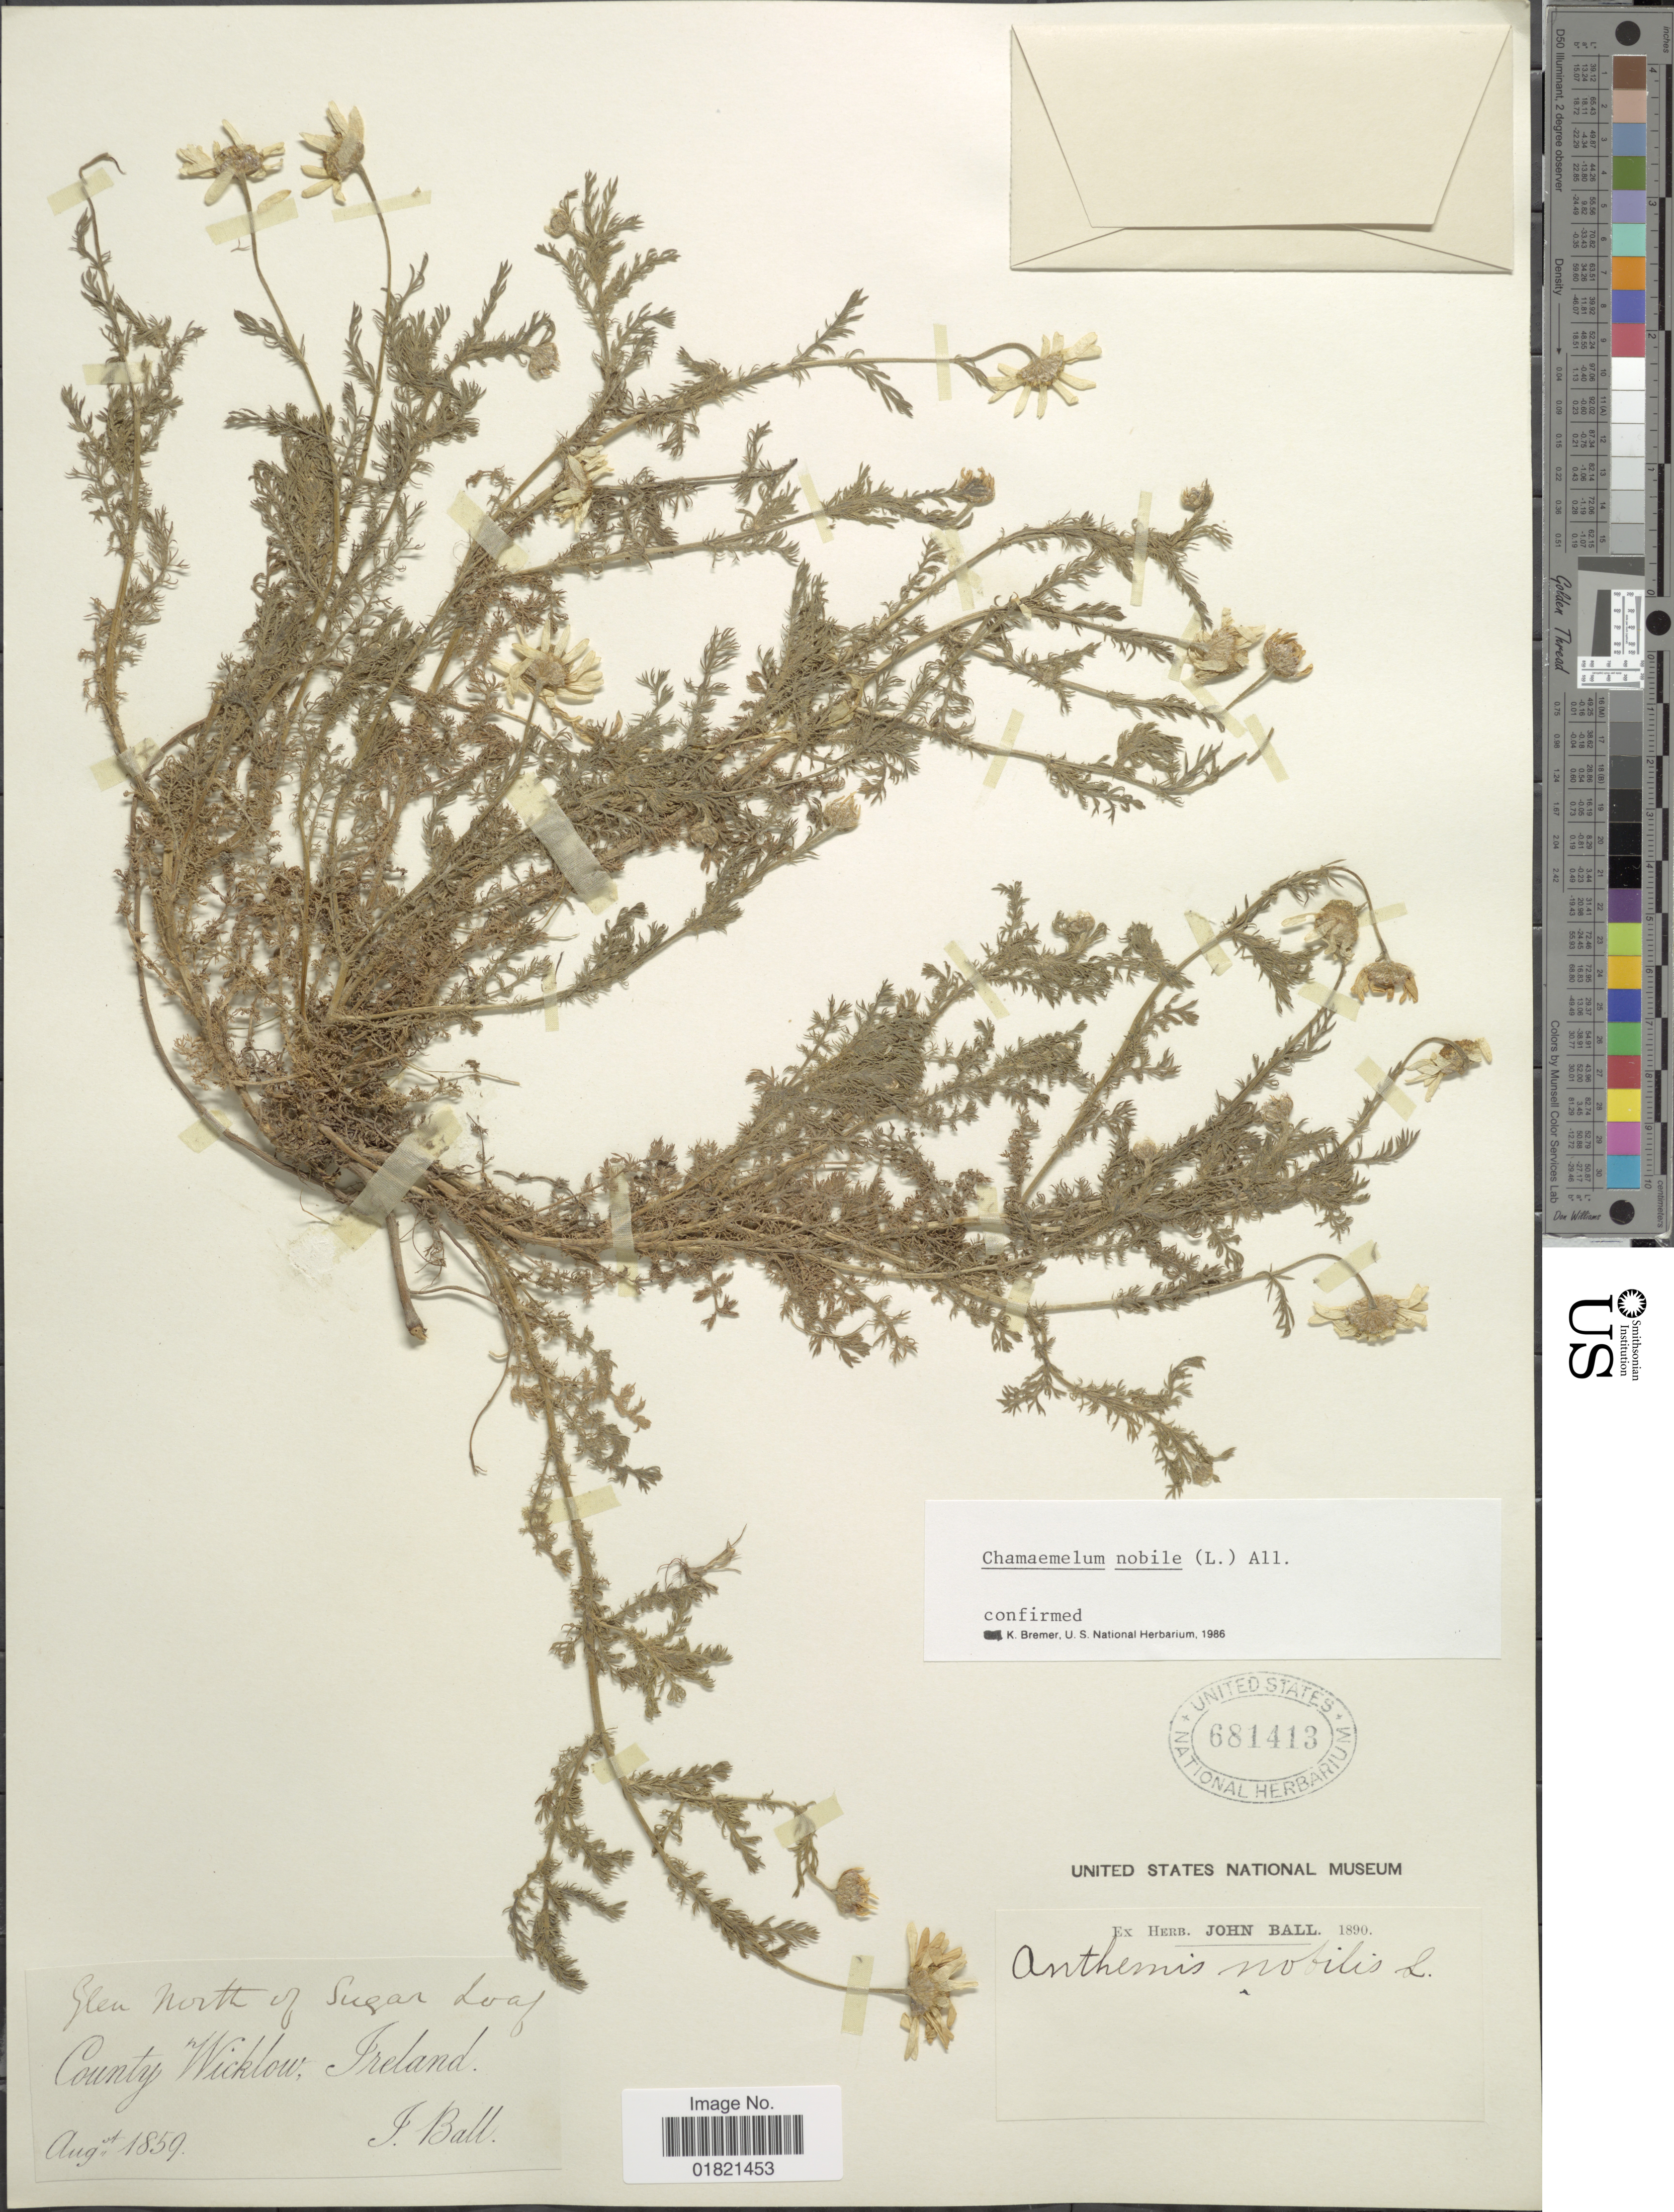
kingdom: Plantae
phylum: Tracheophyta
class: Magnoliopsida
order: Asterales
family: Asteraceae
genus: Chamaemelum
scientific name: Chamaemelum nobile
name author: (L.) All.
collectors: J. Ball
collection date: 1859-08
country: Ireland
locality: County Wicklow, Glen north of Sugar Loaf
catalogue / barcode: US 681413